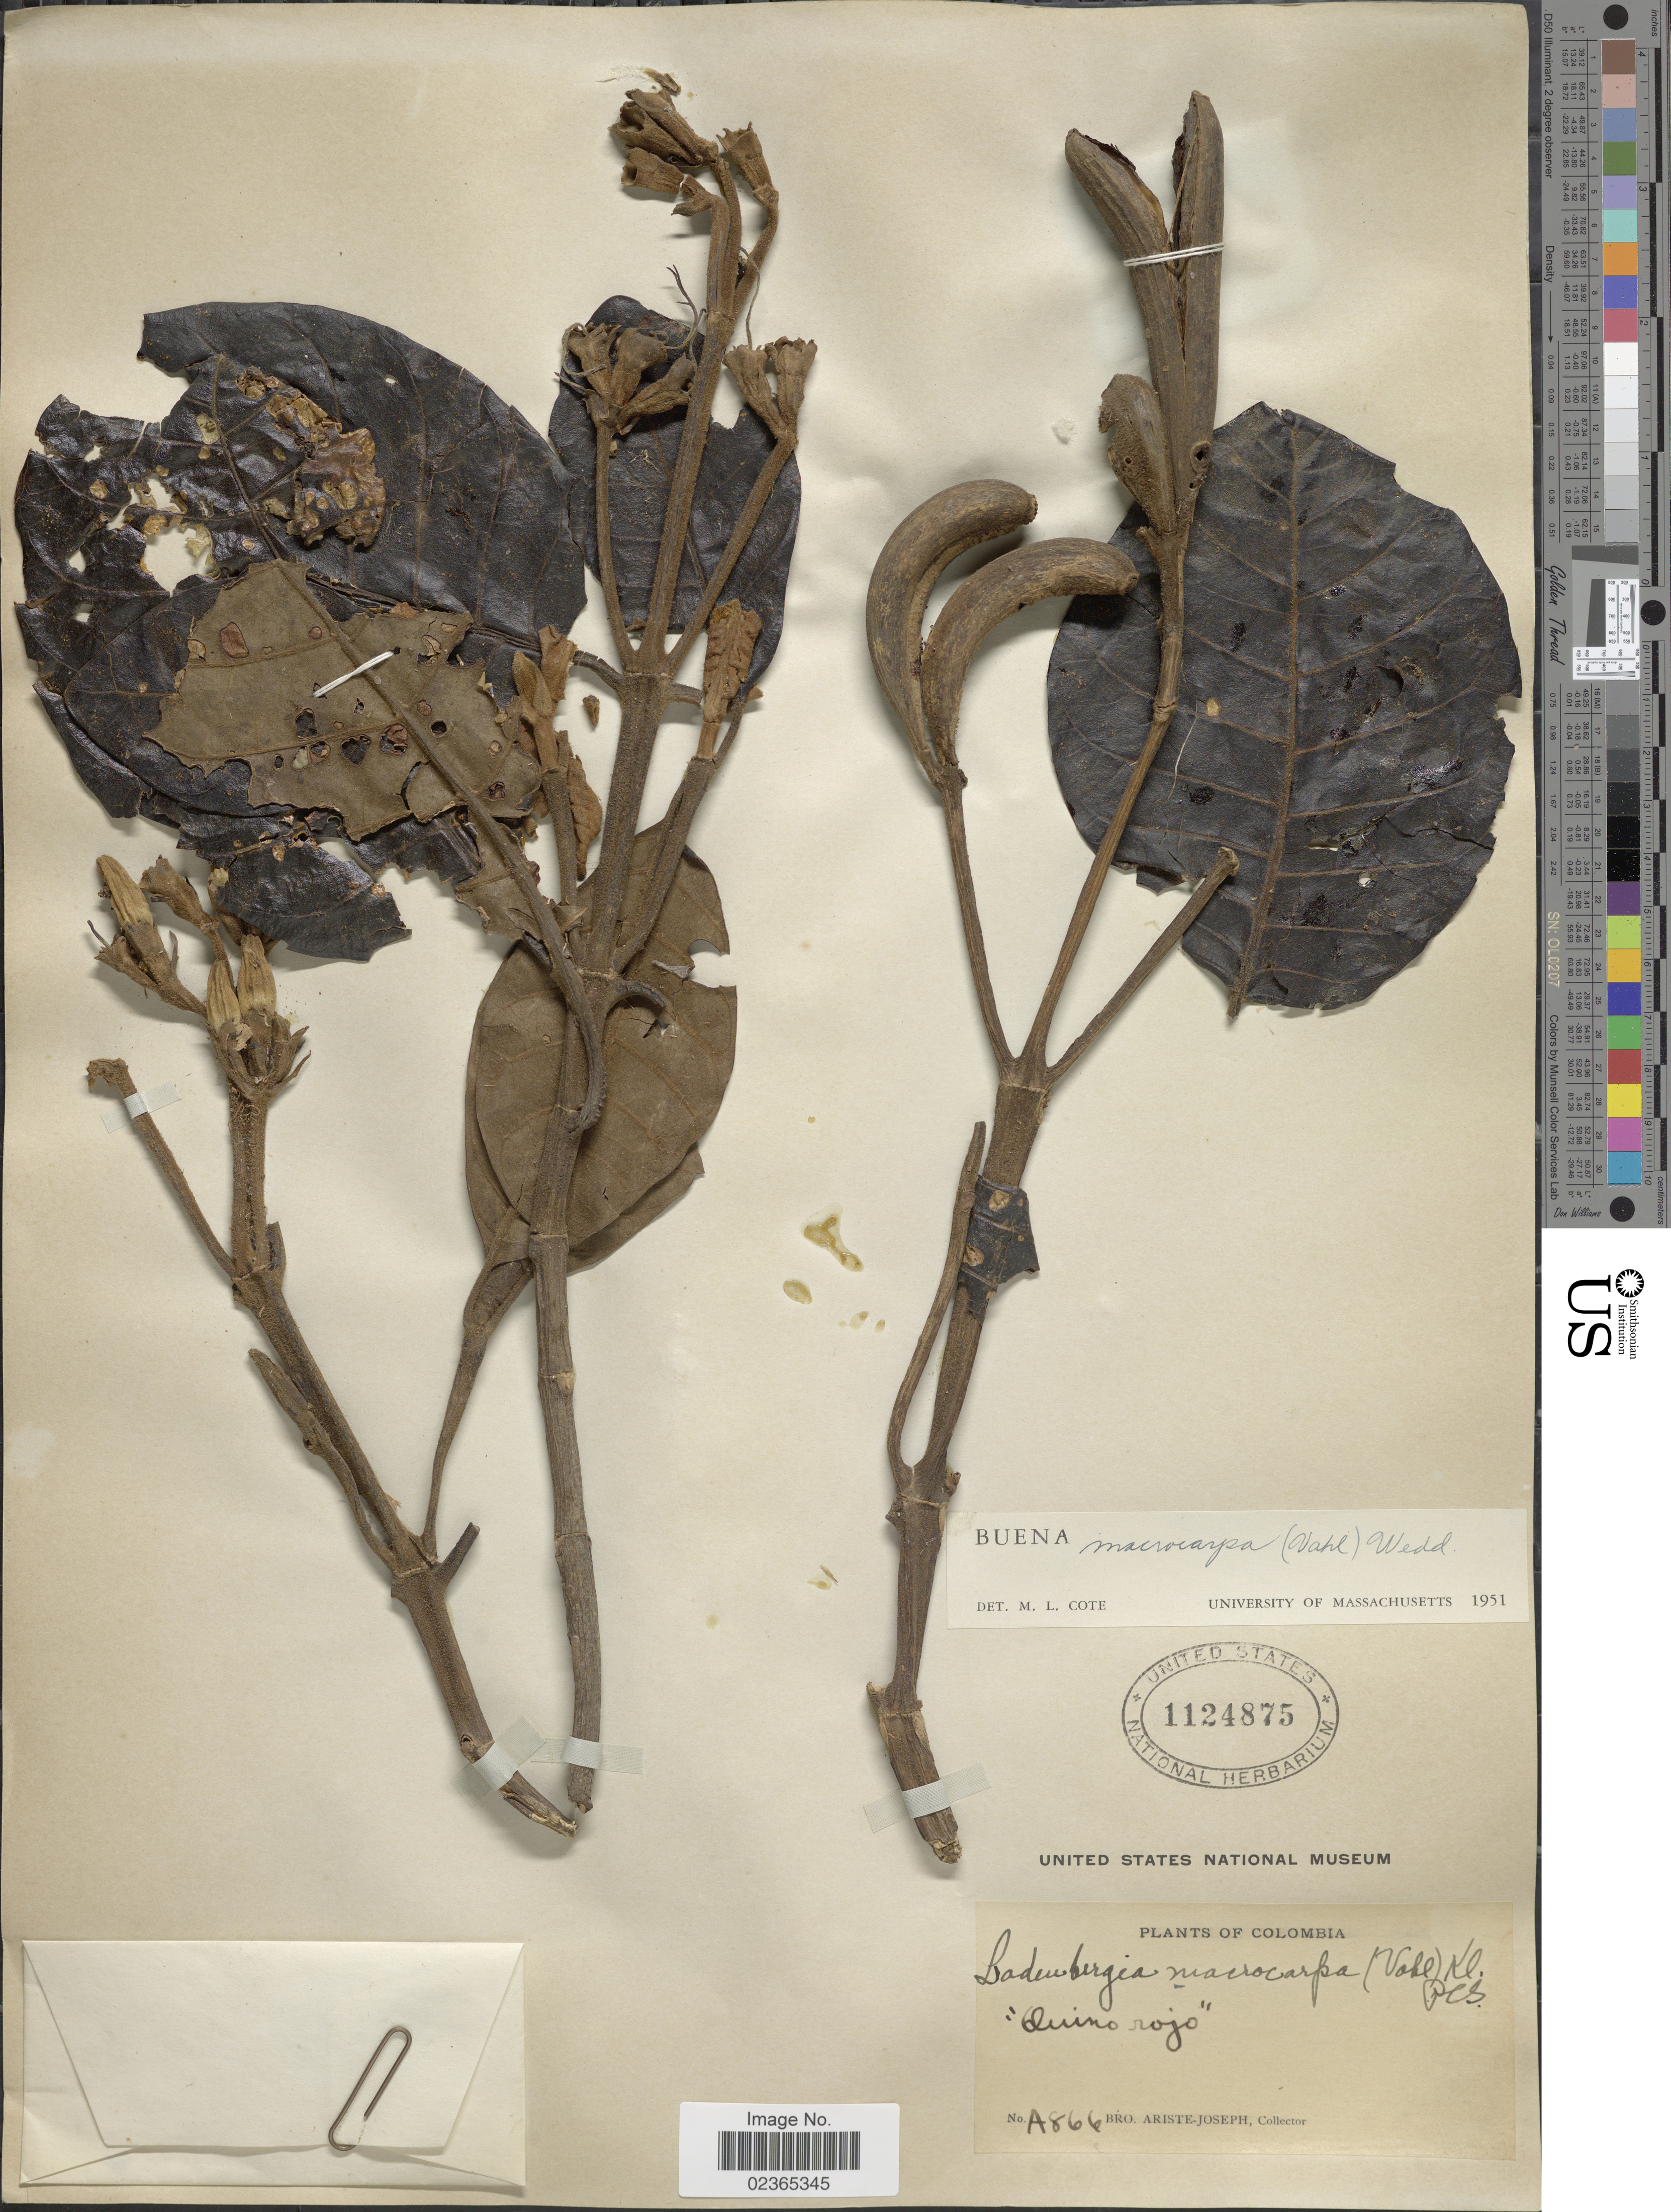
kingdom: Plantae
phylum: Tracheophyta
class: Magnoliopsida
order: Gentianales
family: Rubiaceae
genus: Ladenbergia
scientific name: Ladenbergia macrocarpa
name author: (Vahl) Klotzsch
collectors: Bro. Ariste-Joseph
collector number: A866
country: Colombia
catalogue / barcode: US 1124875